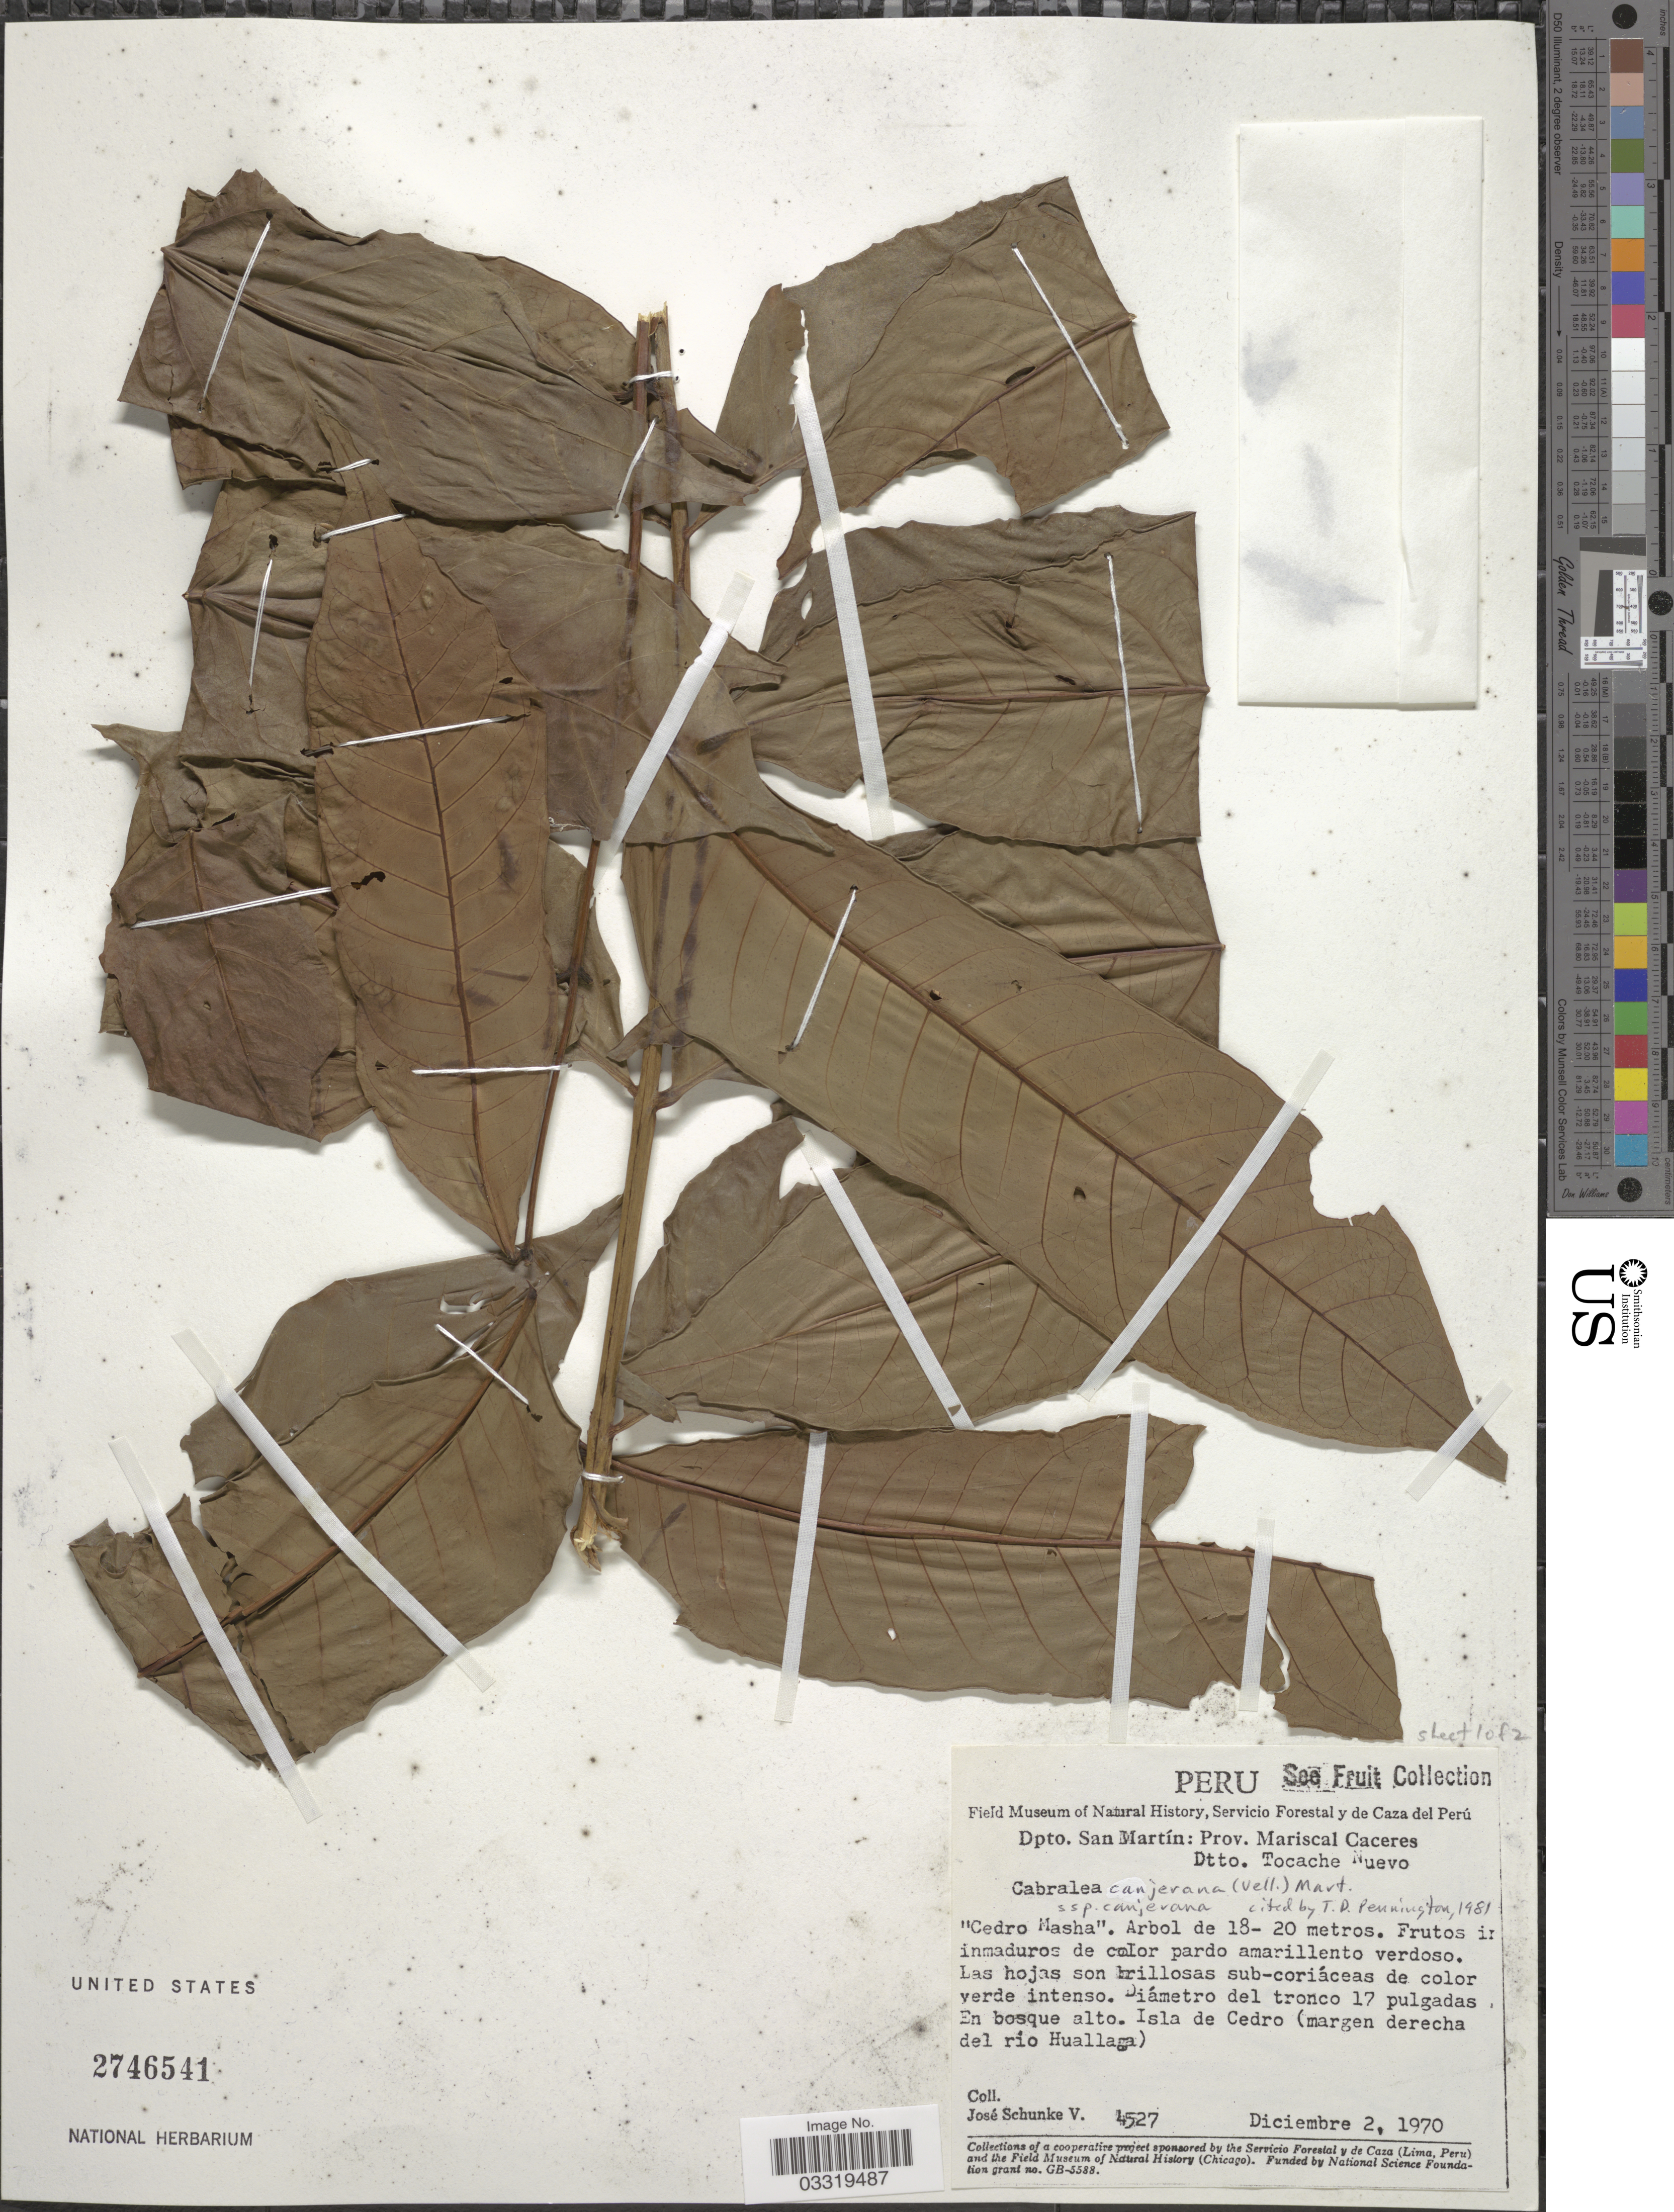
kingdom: Plantae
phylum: Tracheophyta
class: Magnoliopsida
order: Sapindales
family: Meliaceae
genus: Cabralea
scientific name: Cabralea canjerana subsp. canjerana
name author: (Vell.) Mart.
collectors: J. Schunke Vigo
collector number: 4527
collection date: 1970-12-02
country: Peru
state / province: San Martín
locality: Dpto. San Martín: Prov. Mariscal Caceres, Dtto. Tocache Nuevo, En bosque alto. Isla de Cedro (margen derecha del rio Huallaga).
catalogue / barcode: US 2746541